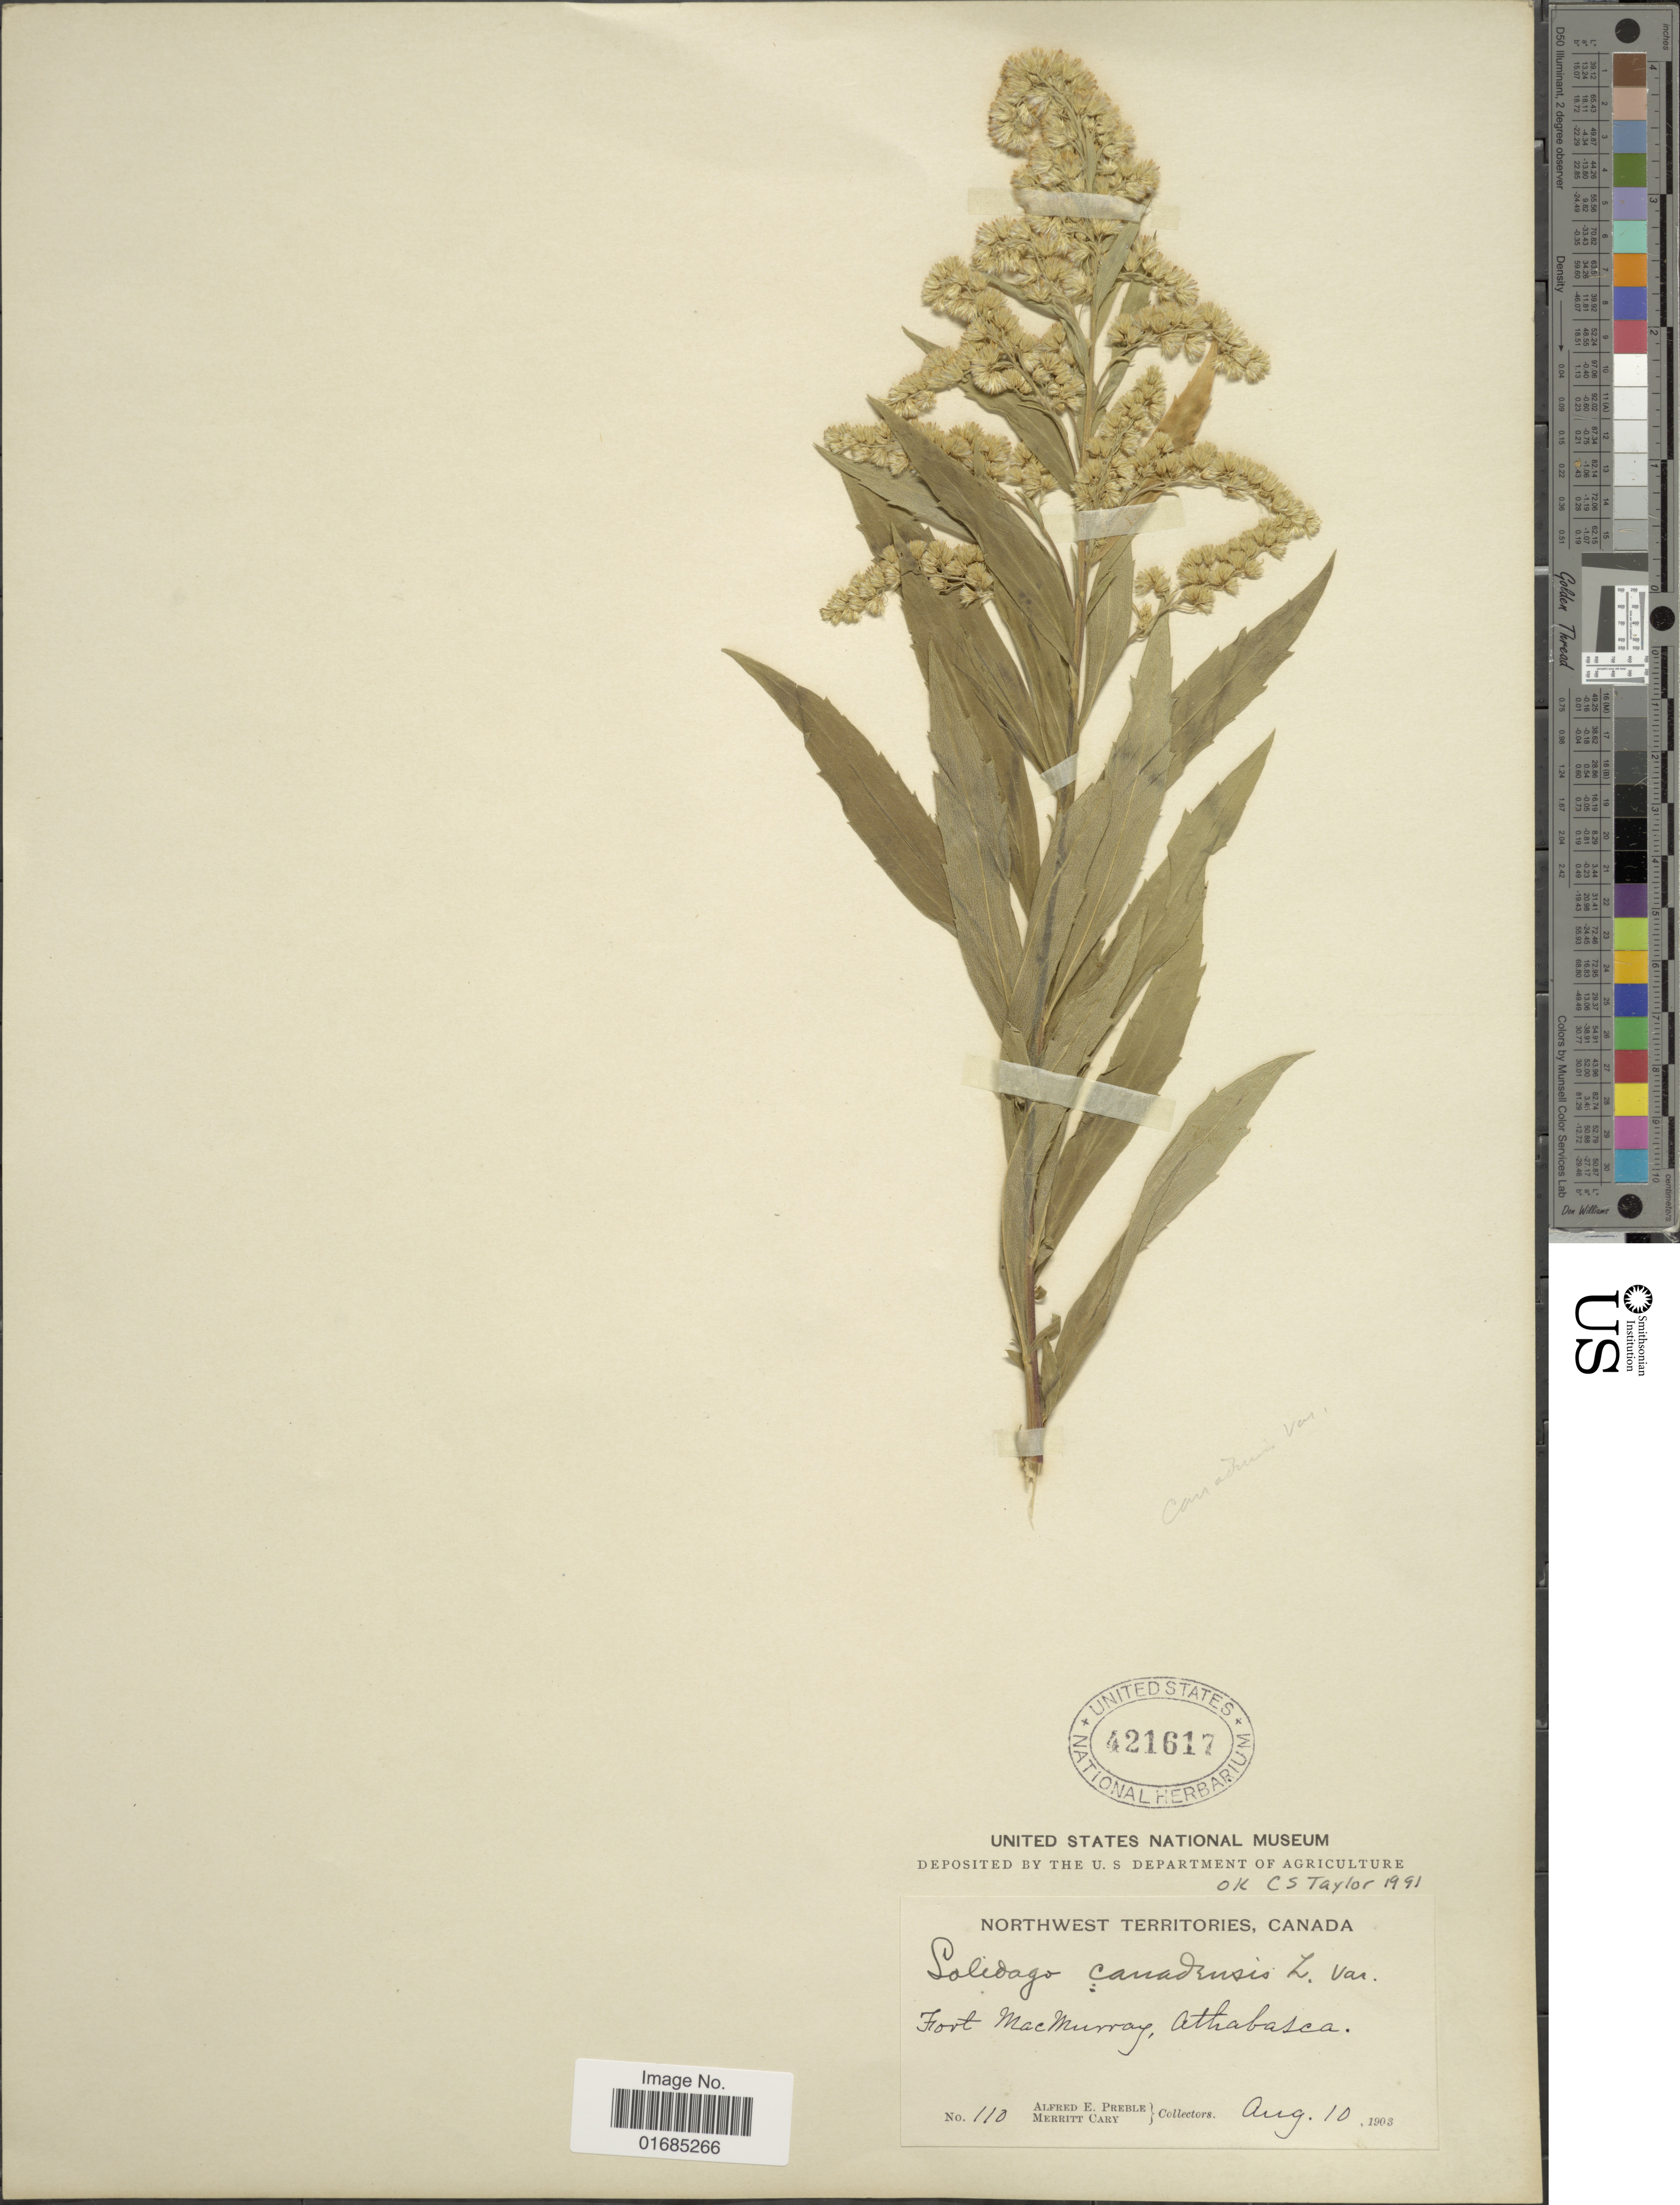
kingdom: Plantae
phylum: Tracheophyta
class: Magnoliopsida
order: Asterales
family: Asteraceae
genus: Solidago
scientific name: Solidago canadensis var. canadensis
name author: L.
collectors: A. Preble & M. Cary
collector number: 110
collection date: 1903-08-10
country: Canada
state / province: Northwest Territories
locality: Fort MacMurray, Athaabasca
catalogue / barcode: US 421617